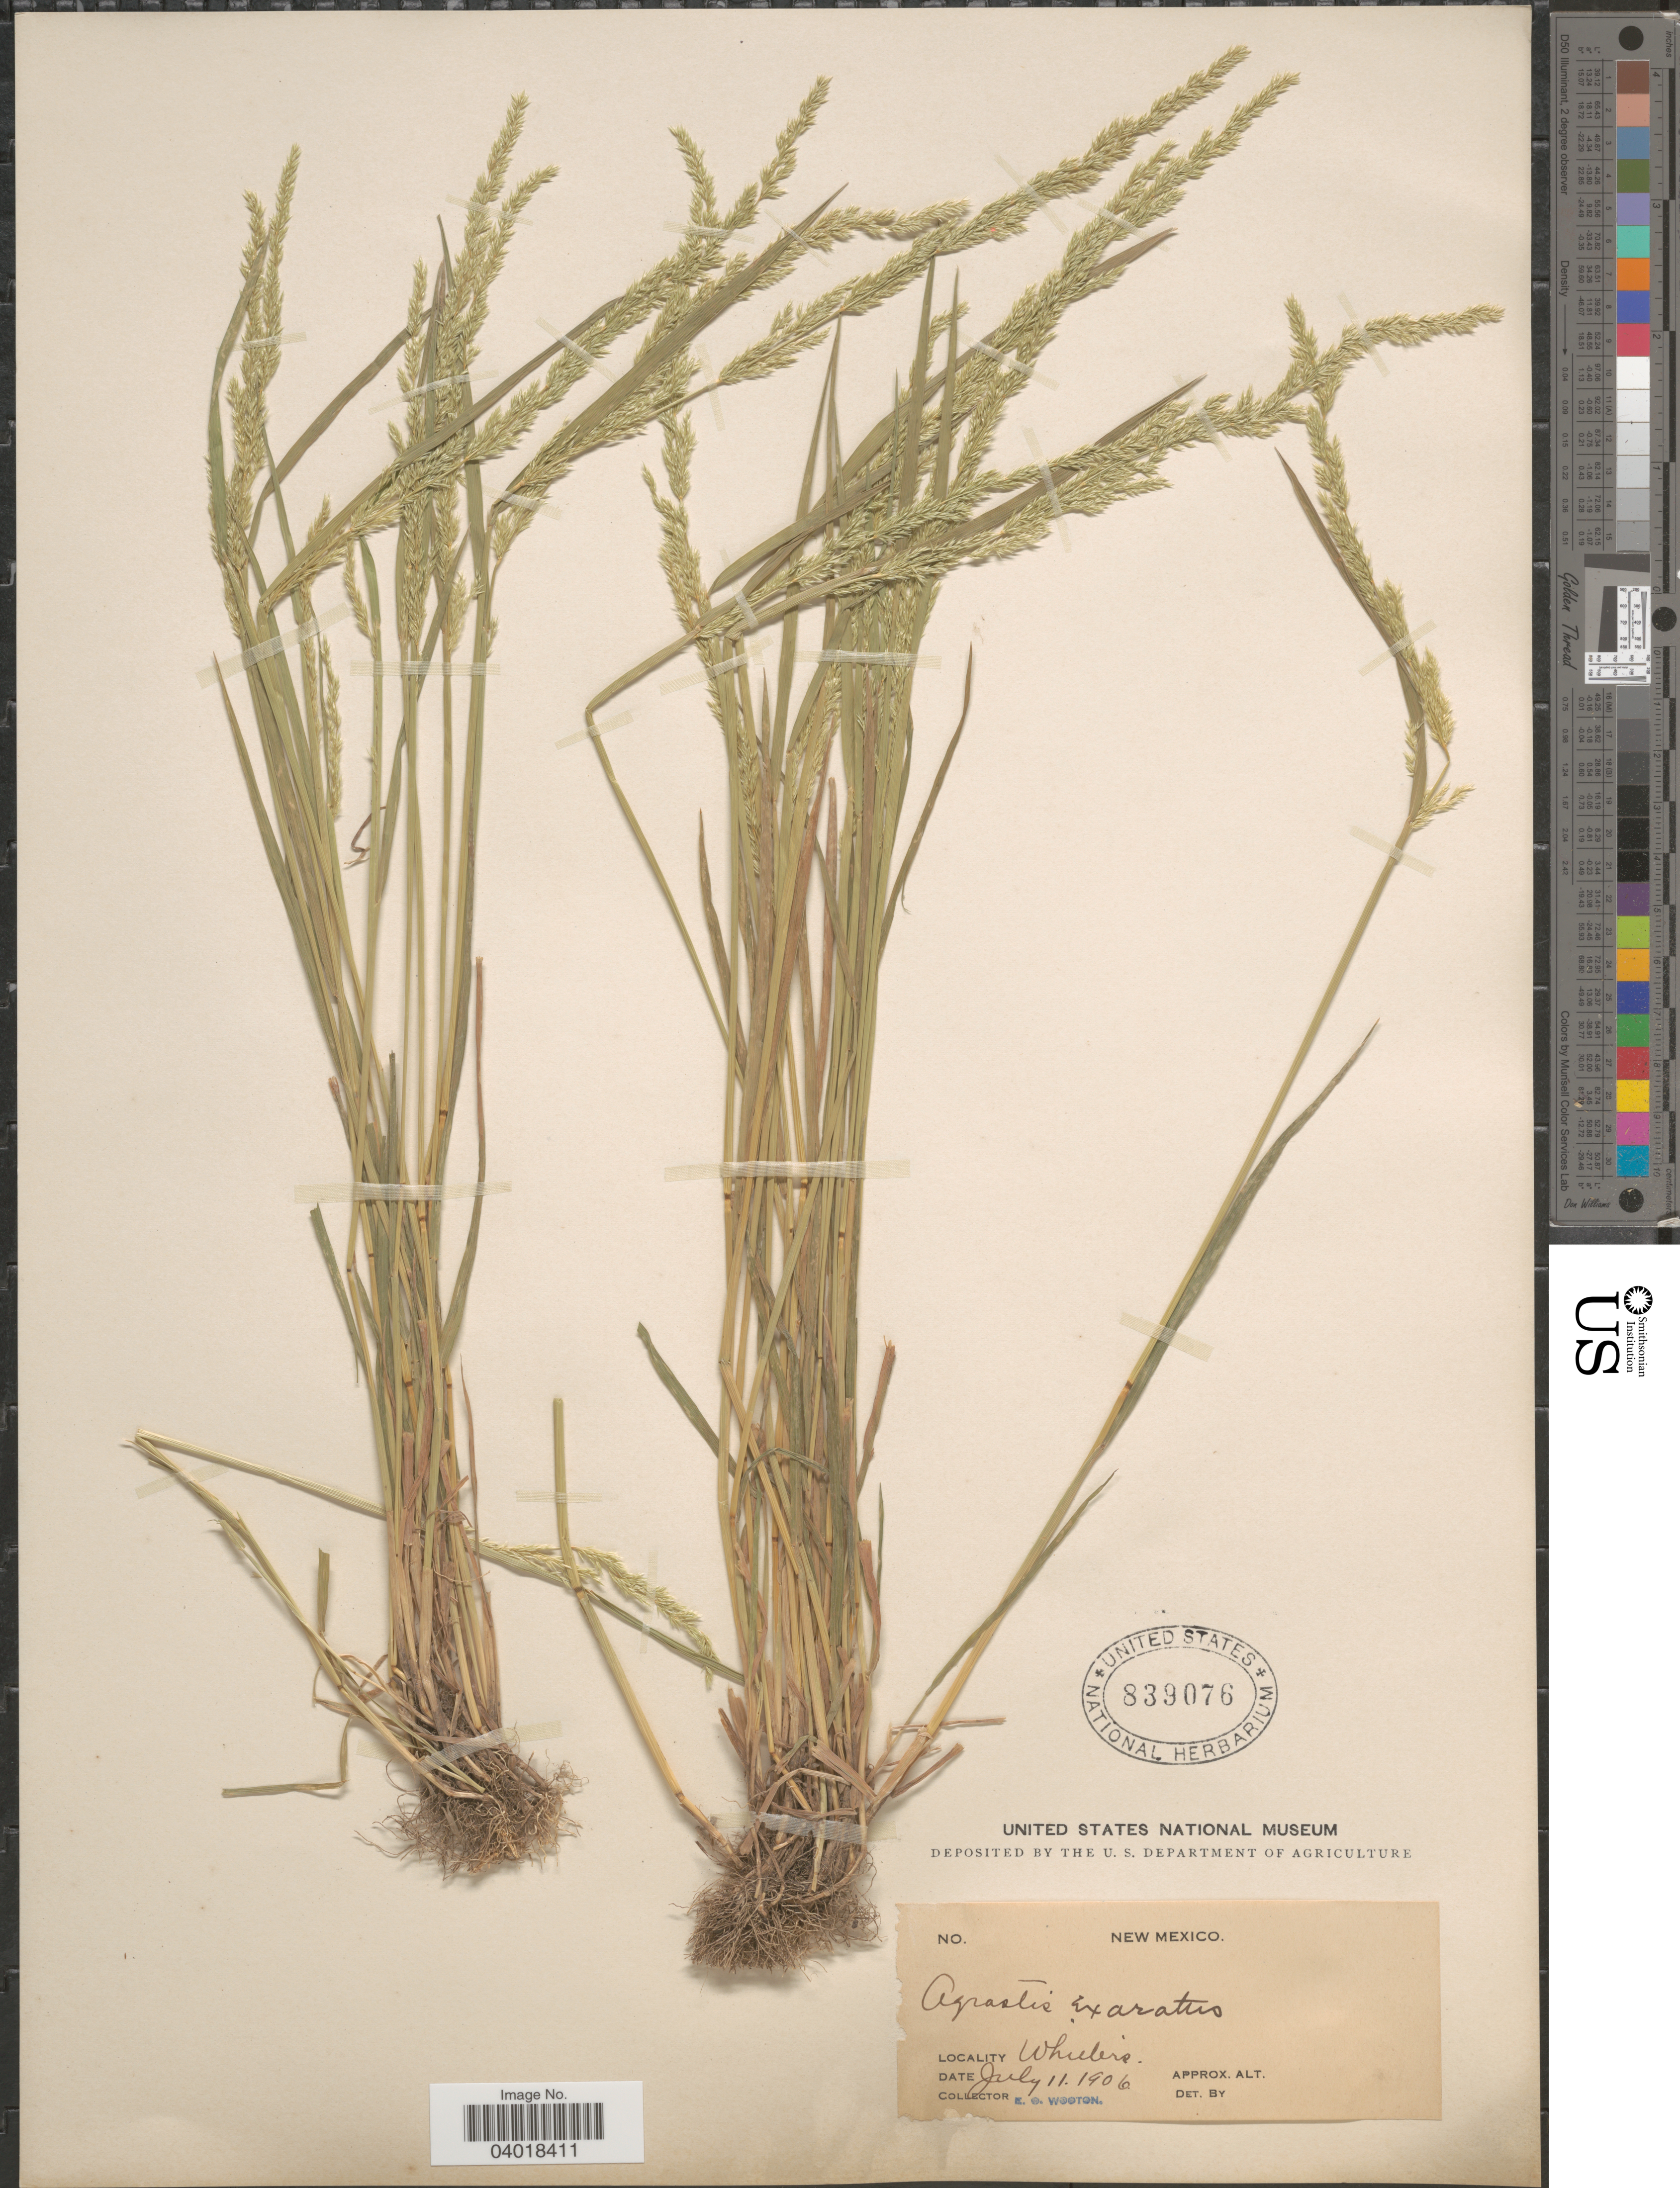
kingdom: Plantae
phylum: Tracheophyta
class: Liliopsida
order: Poales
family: Poaceae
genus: Agrostis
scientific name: Agrostis exarata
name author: Trin.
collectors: E. O. Wooton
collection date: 1906-07-11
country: United States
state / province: New Mexico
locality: Wheeler's.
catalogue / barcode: US 839076